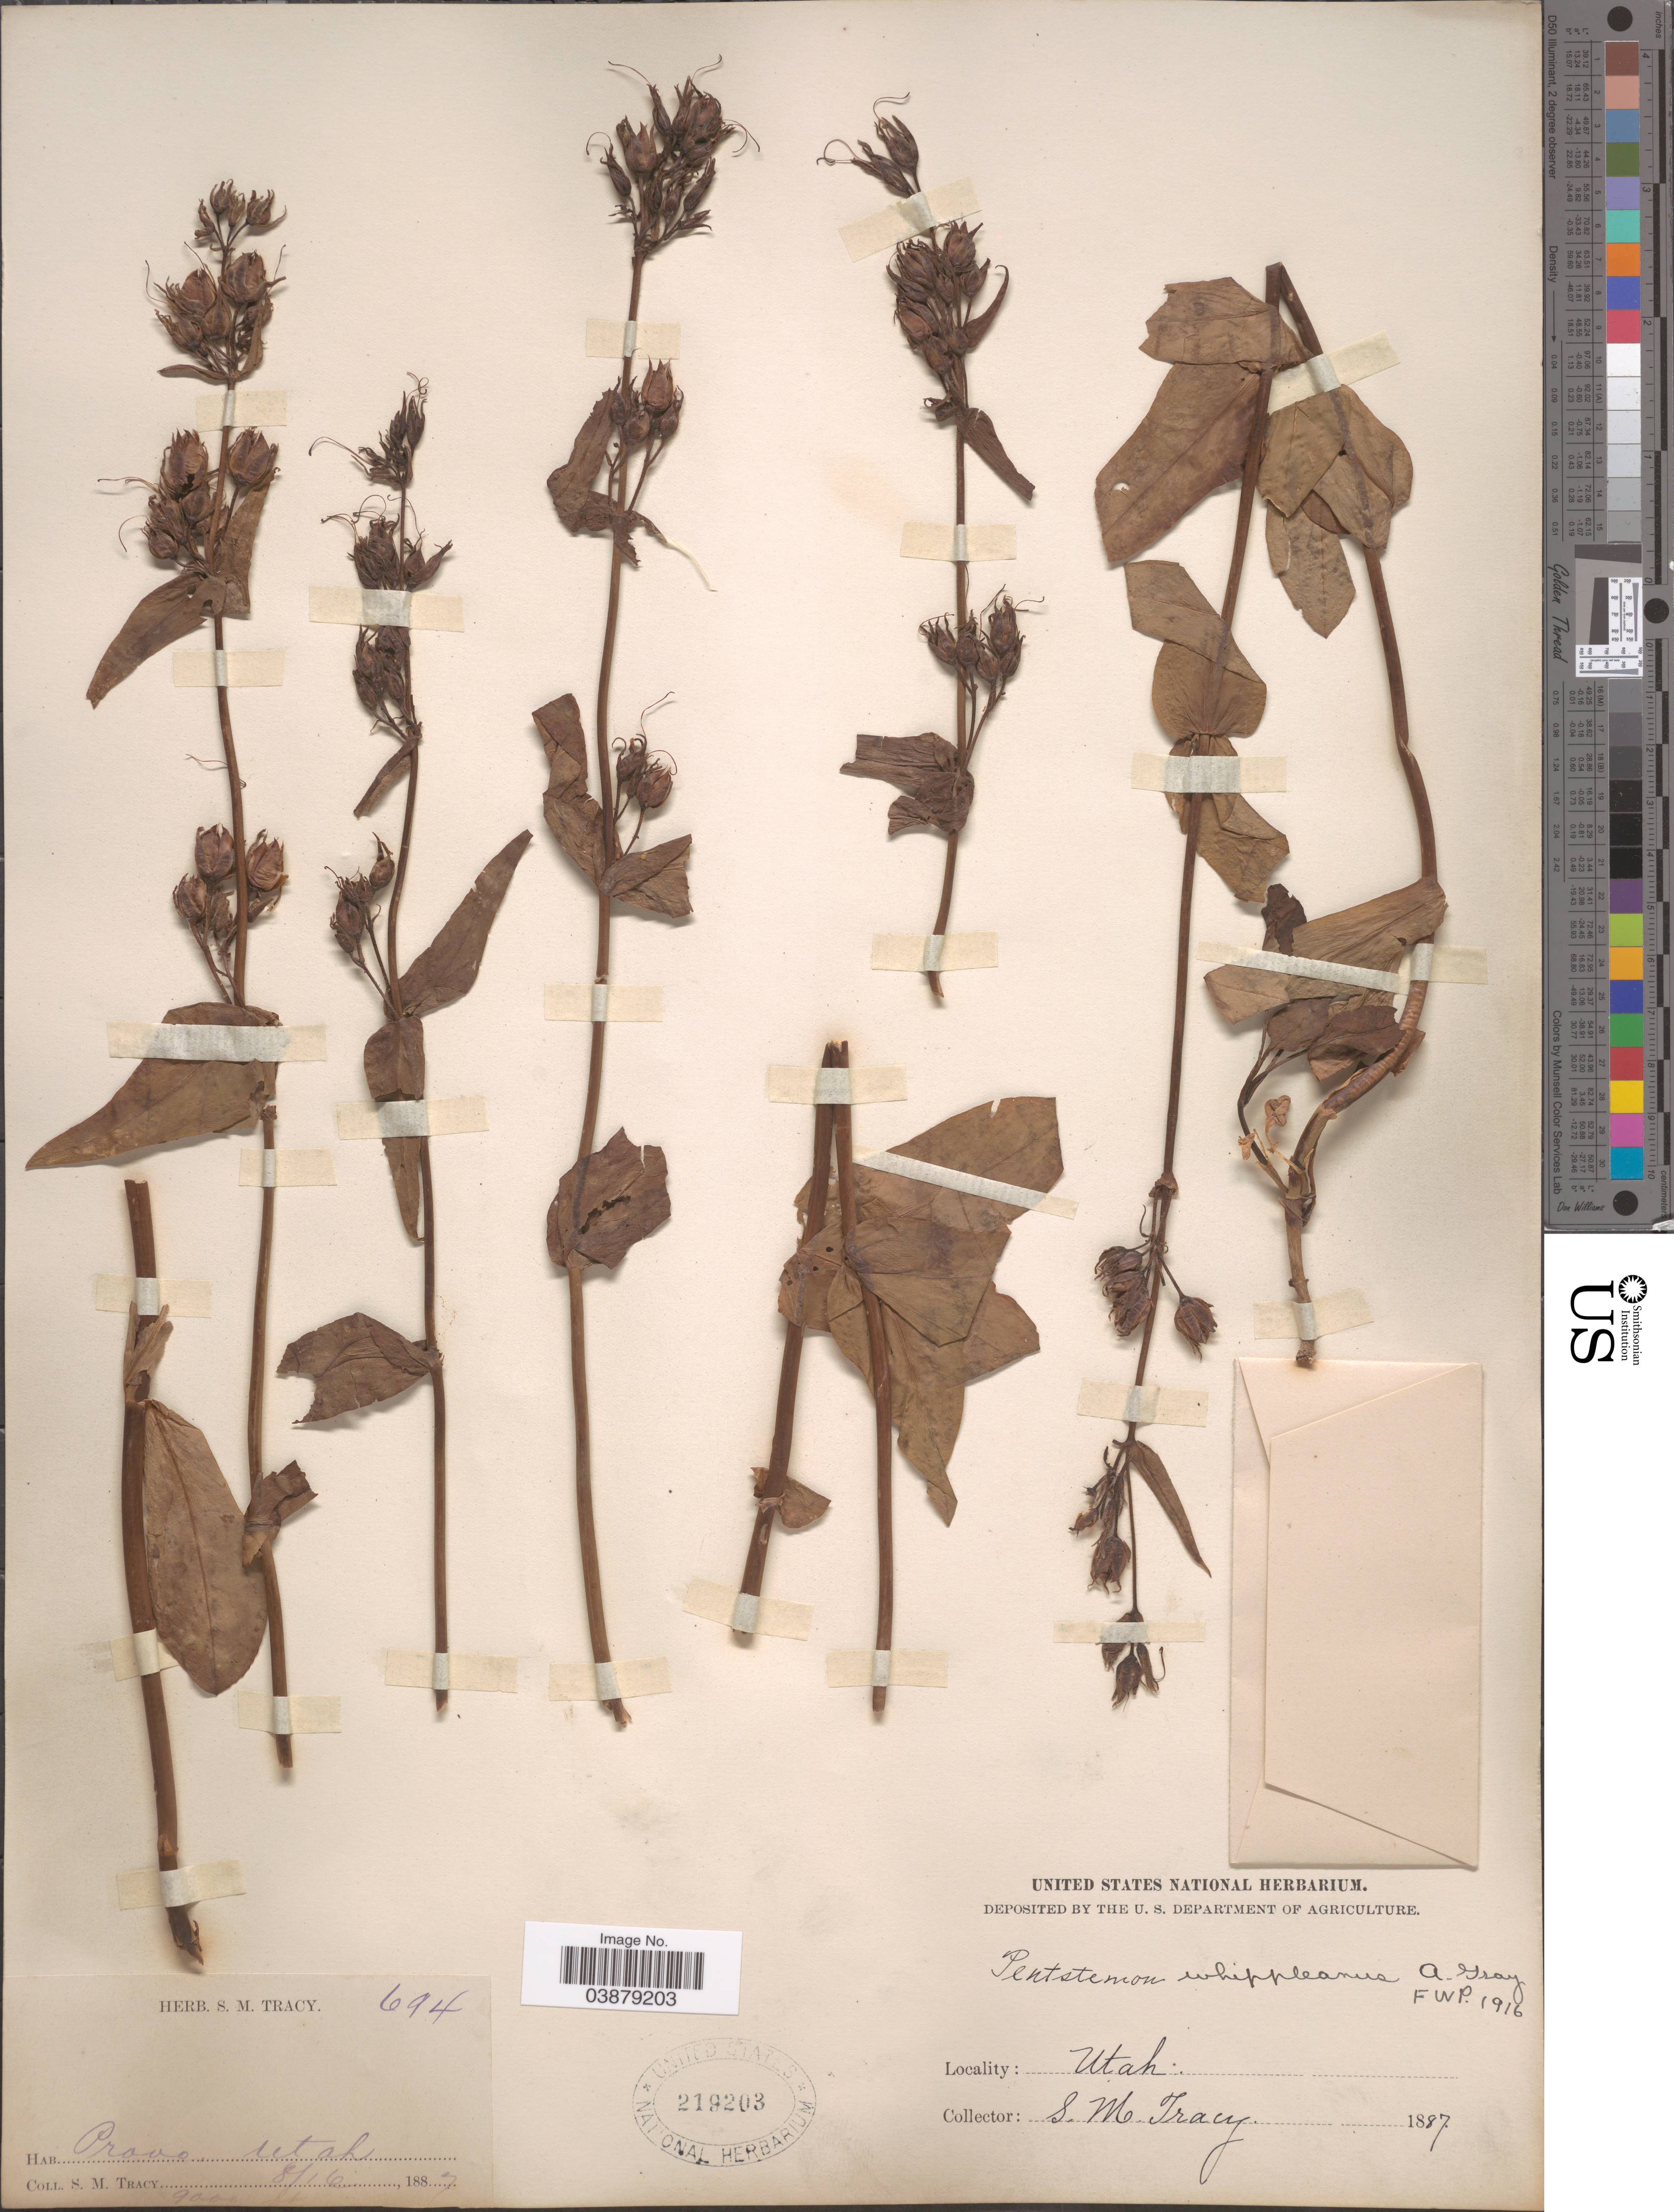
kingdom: Plantae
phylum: Tracheophyta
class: Magnoliopsida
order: Lamiales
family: Plantaginaceae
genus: Penstemon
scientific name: Penstemon whippleanus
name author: A. Gray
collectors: S. M. Tracy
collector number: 694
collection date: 1887-08-16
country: United States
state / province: Utah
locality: Provo.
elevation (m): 2743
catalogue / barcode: US 219203